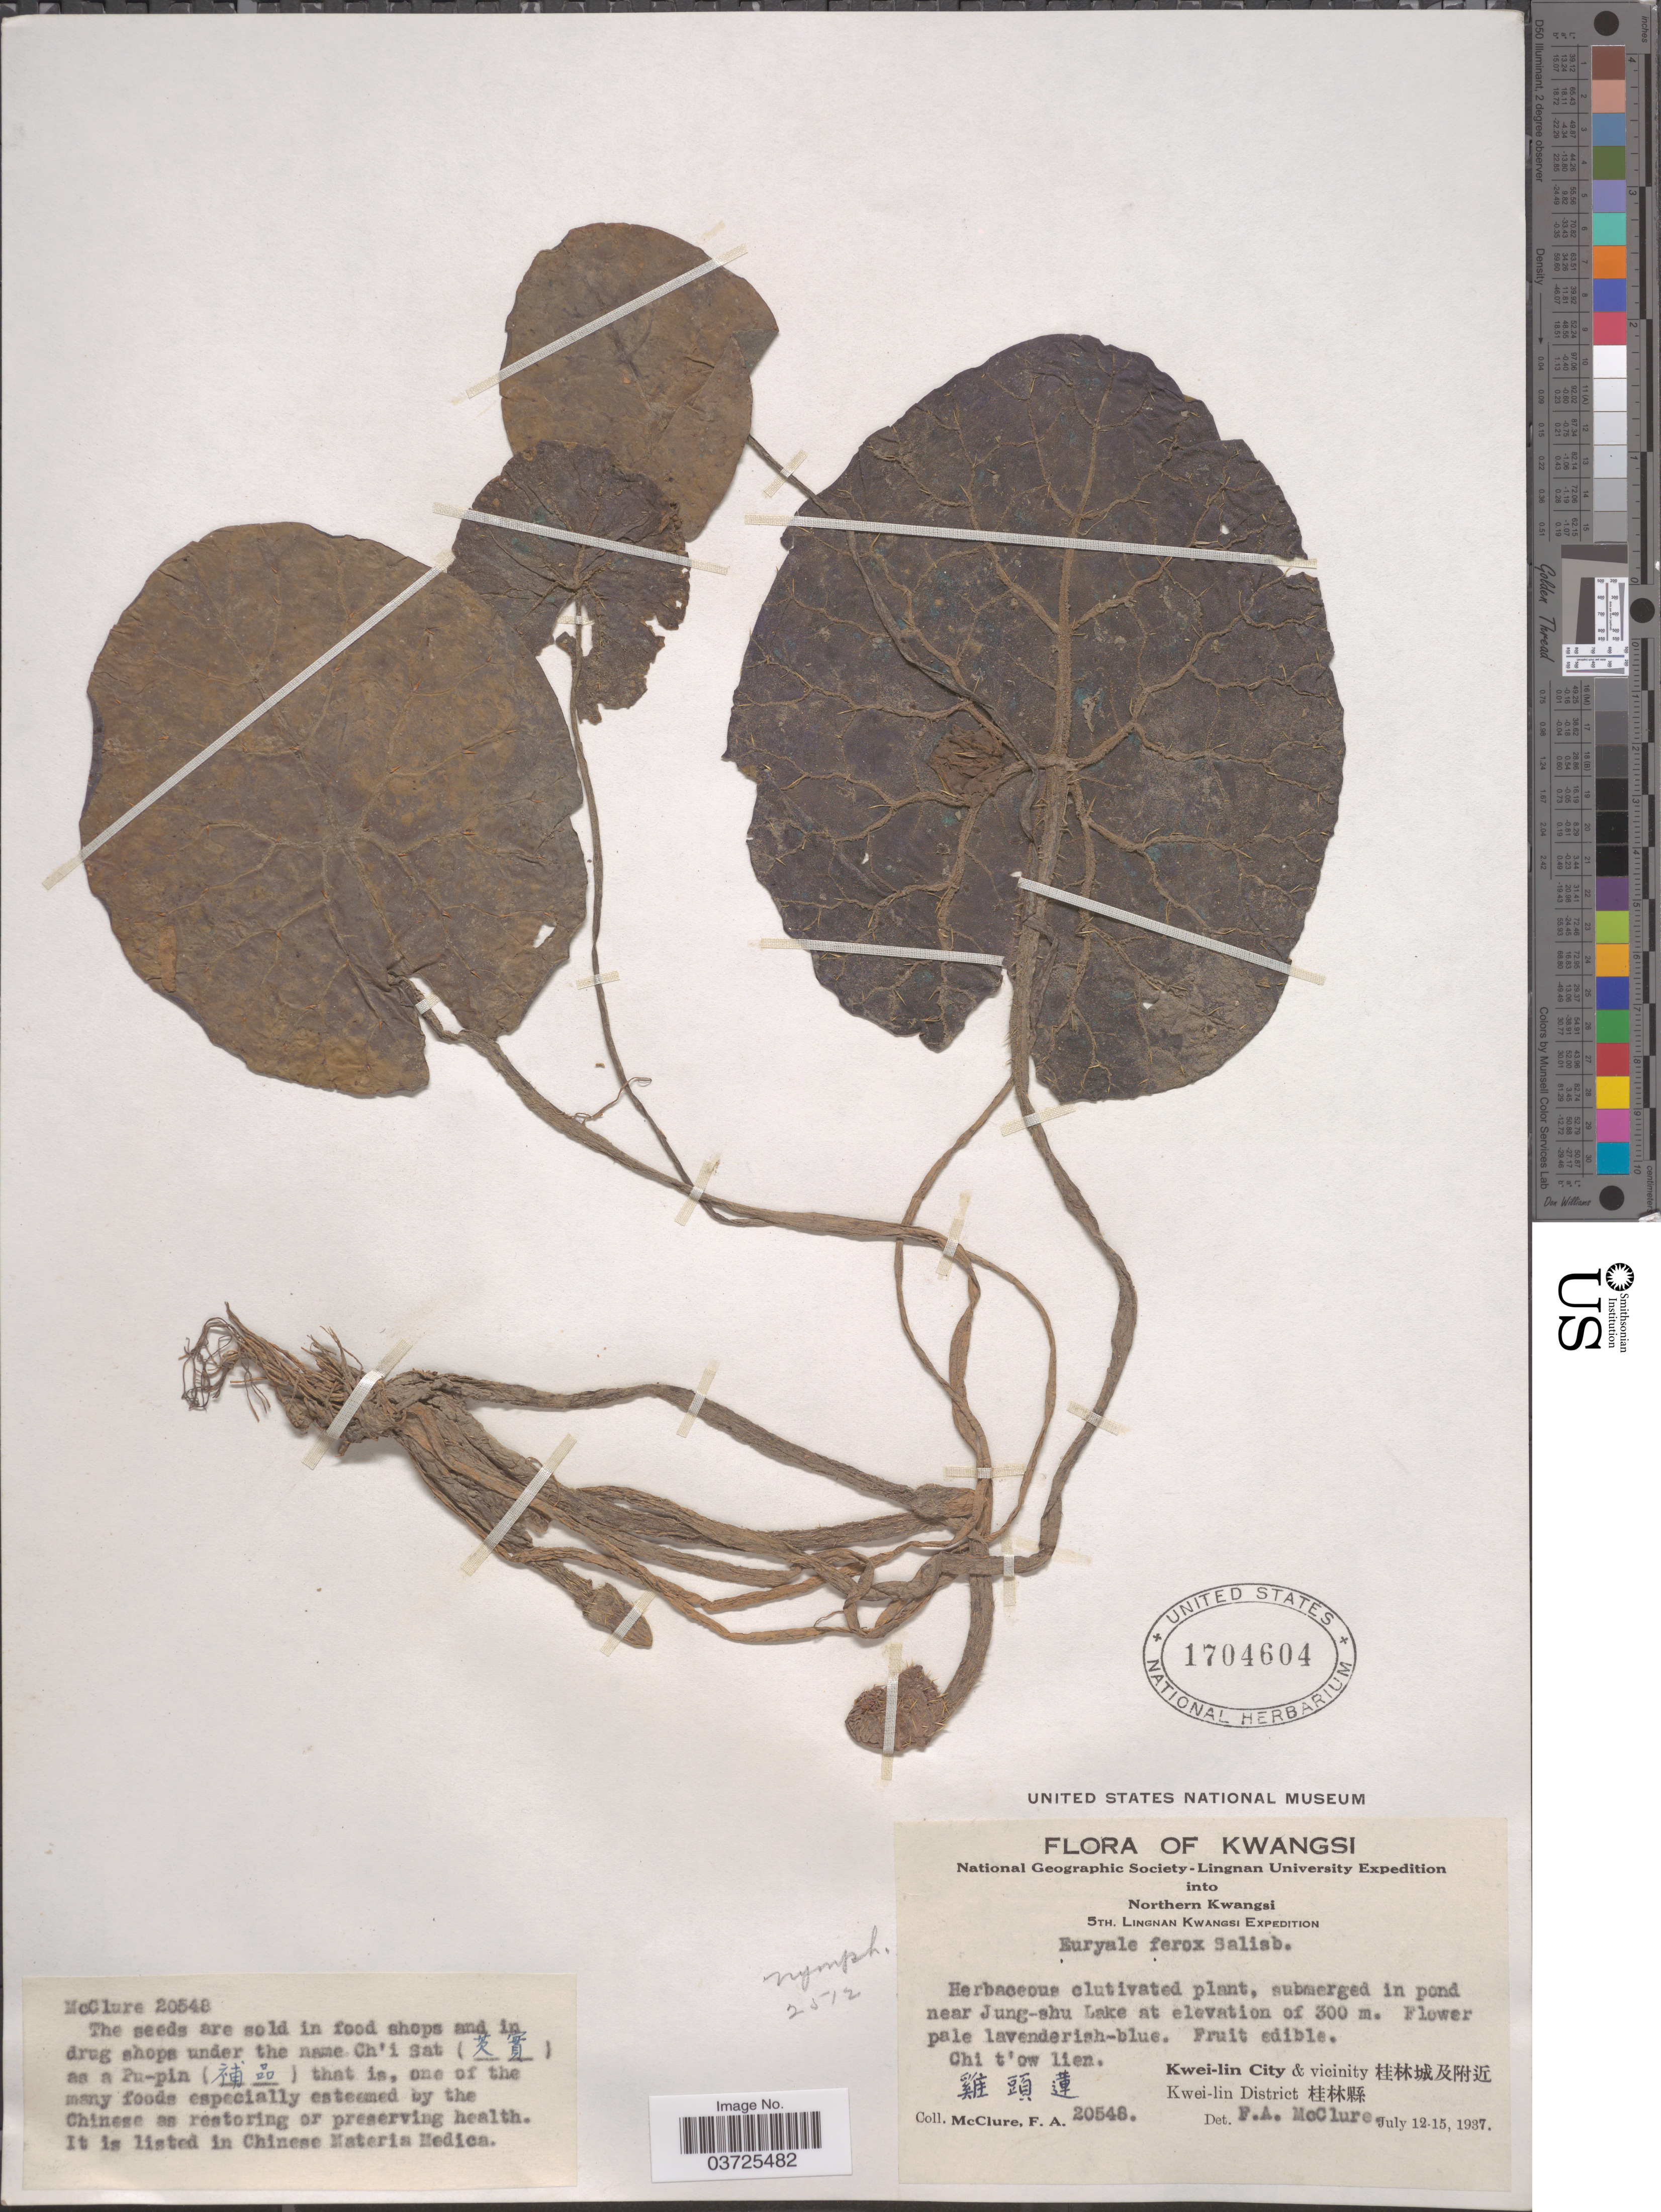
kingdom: Plantae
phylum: Tracheophyta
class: Magnoliopsida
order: Nymphaeales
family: Nymphaeaceae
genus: Euryale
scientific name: Euryale ferox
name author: Salisb.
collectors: F. A. McClure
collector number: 20546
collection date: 1937-07-12/1937-07-15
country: China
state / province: Guangxi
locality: Kwangsi. Northern Kwangsi. In pond near Jung-shu Lake. Chi t'ow lien. Kwei-lin City & vicinity X, Kwei-lin District X.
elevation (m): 300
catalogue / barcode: US 1704604